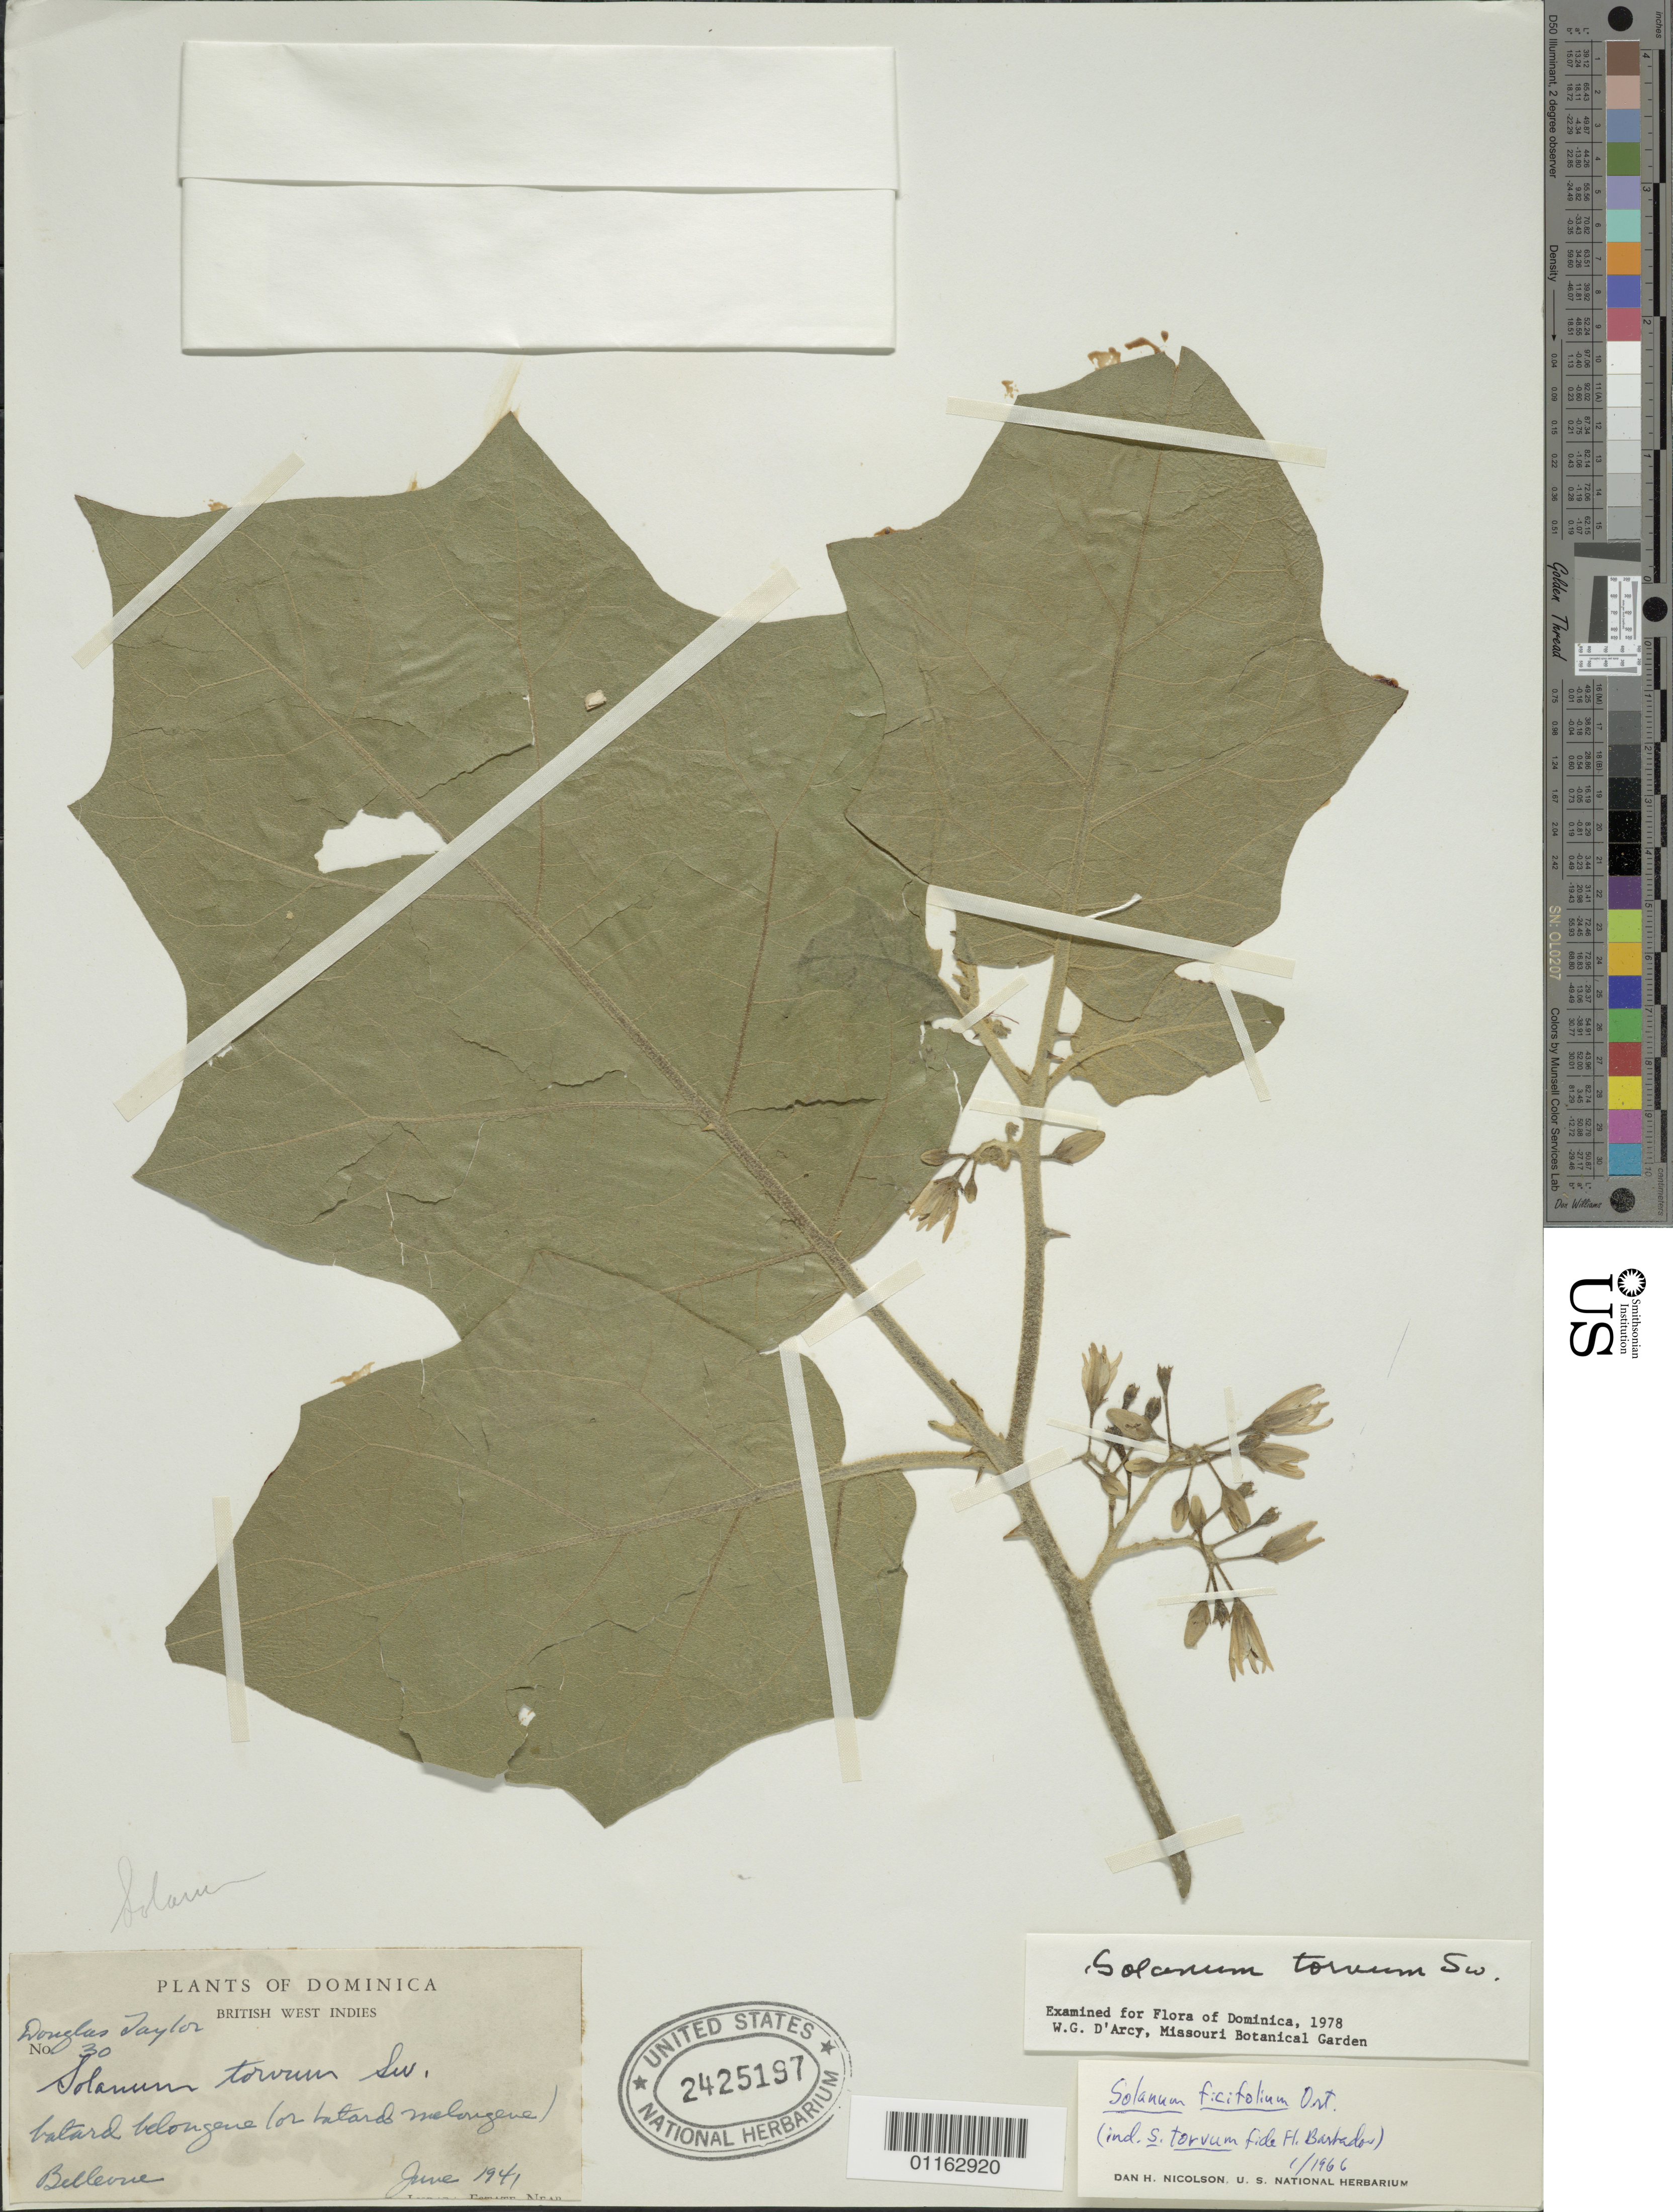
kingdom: Plantae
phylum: Tracheophyta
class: Magnoliopsida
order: Solanales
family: Solanaceae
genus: Solanum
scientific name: Solanum torvum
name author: Sw.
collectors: D. Taylor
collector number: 30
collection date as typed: Jun 1941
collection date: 1941-06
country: Dominica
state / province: St. Andrew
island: Dominica I.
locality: Bellevue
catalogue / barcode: US 2425197